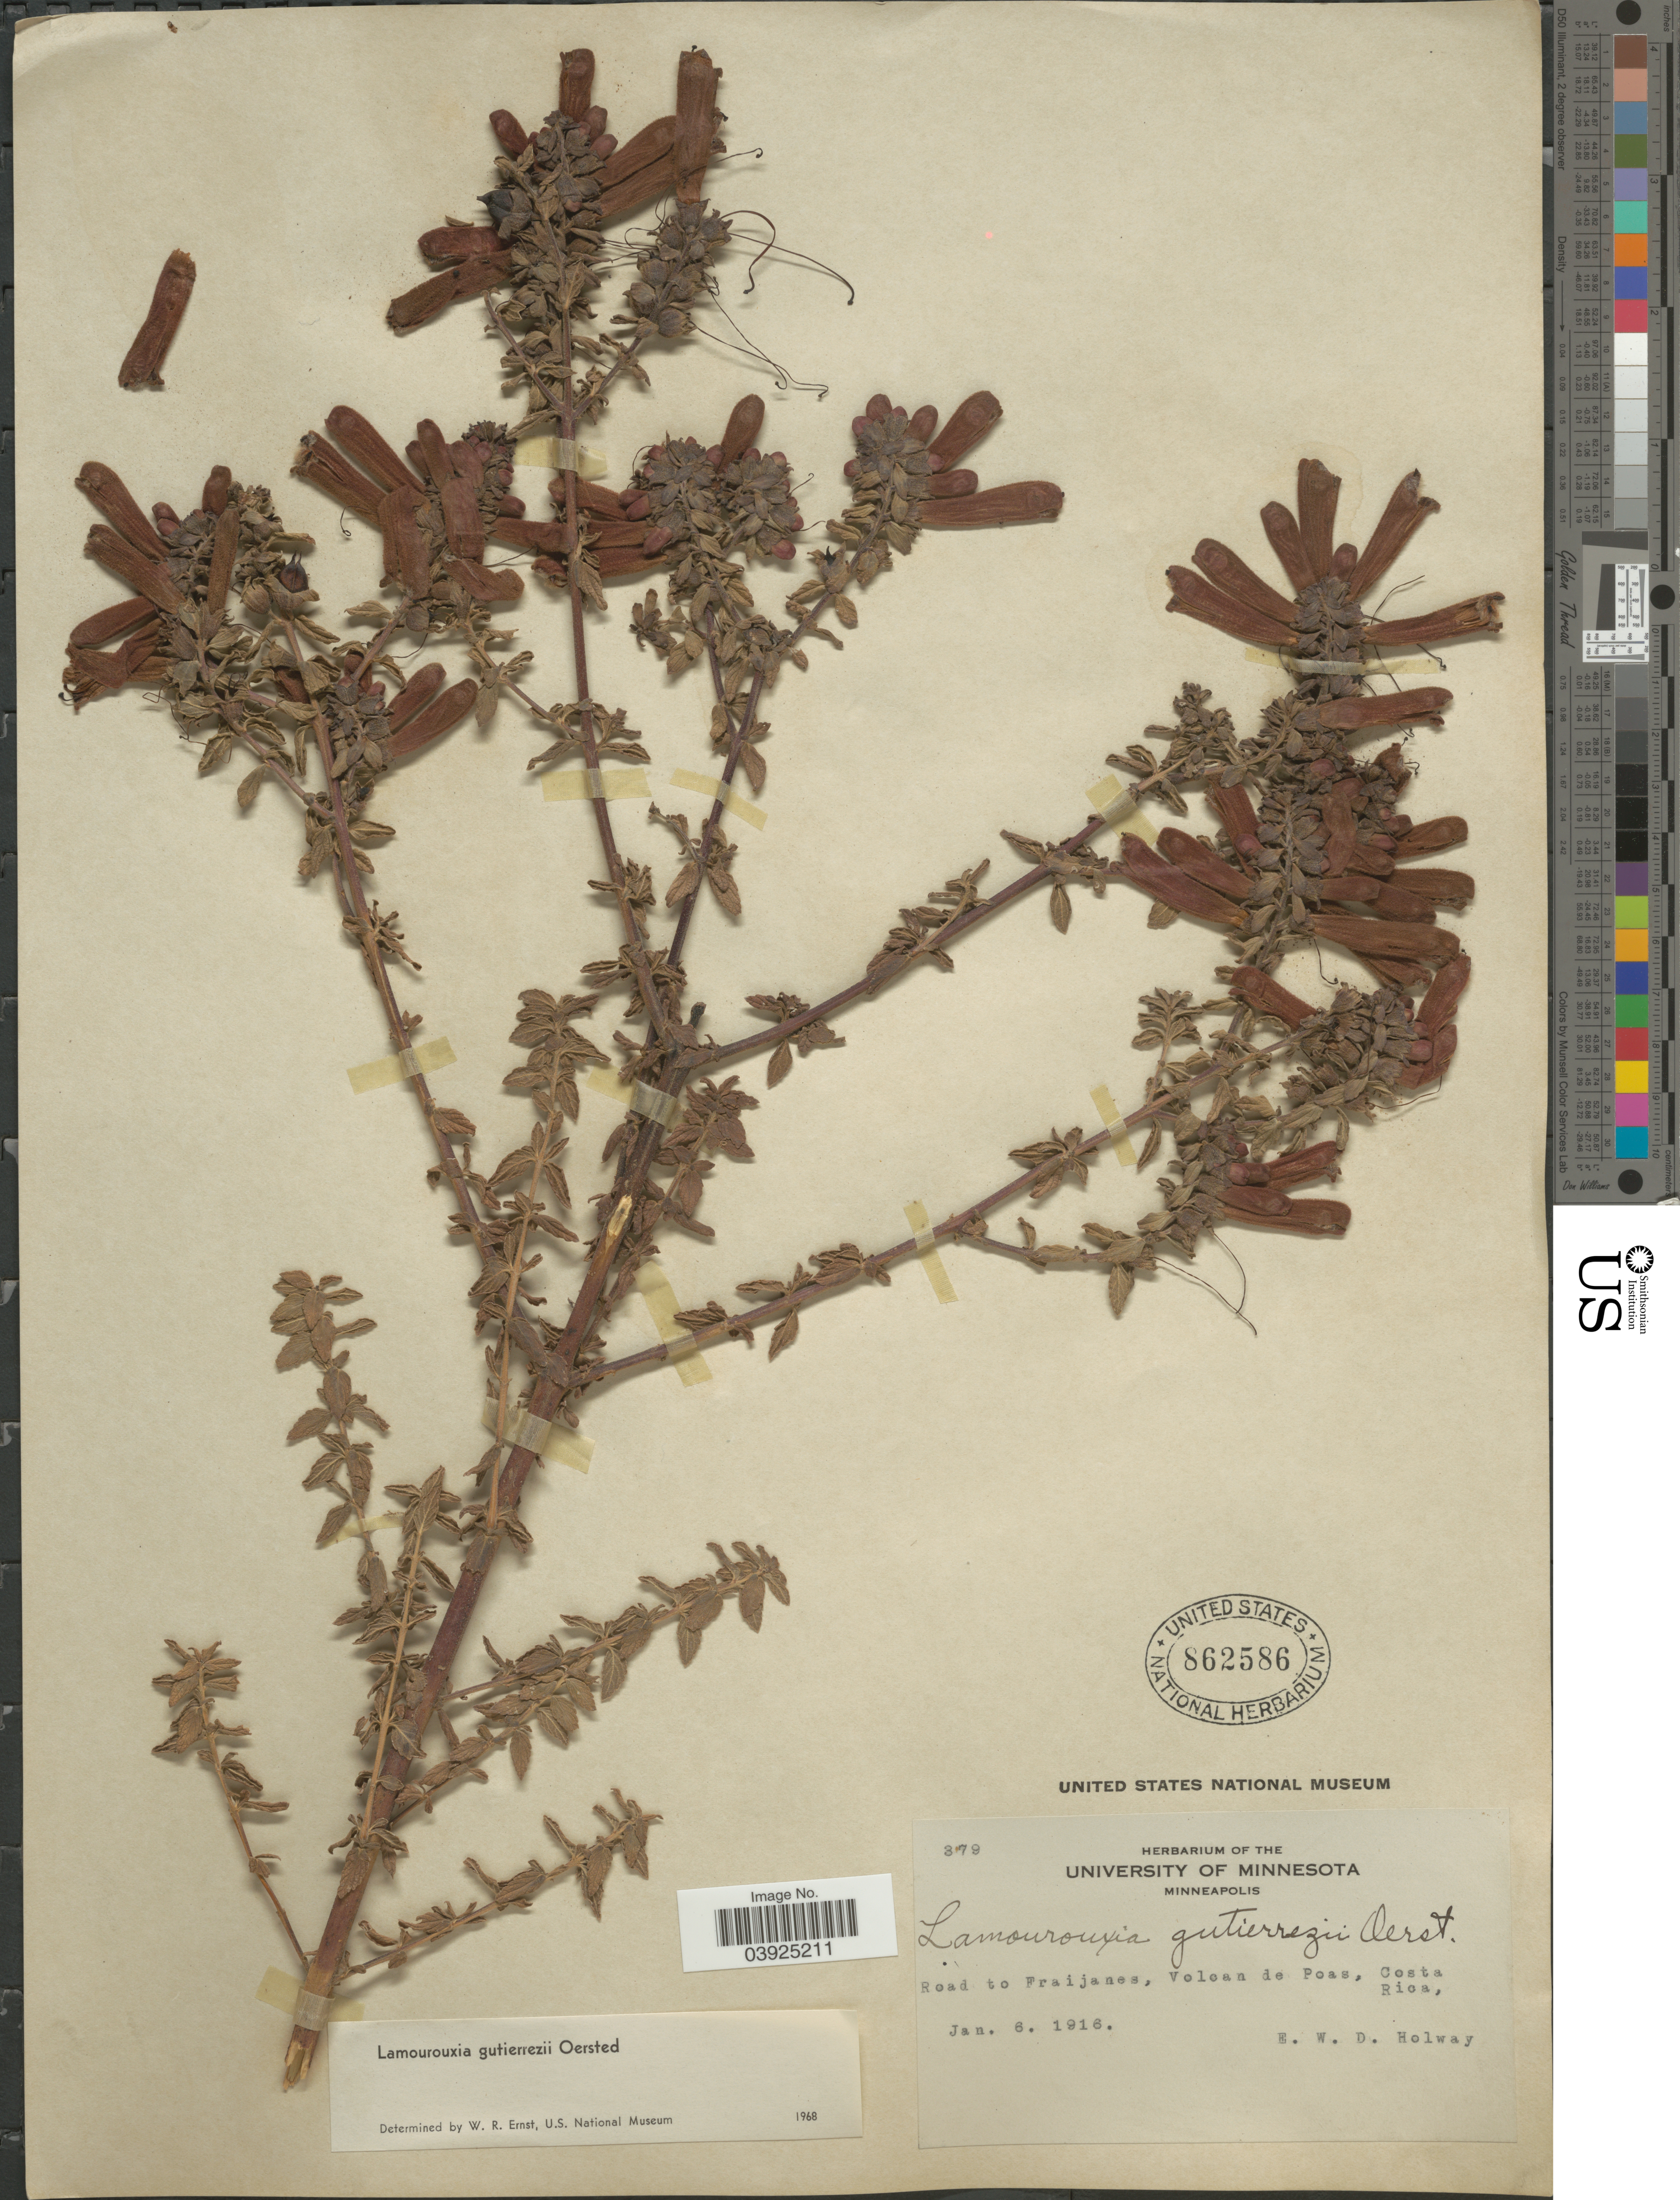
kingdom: Plantae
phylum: Tracheophyta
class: Magnoliopsida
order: Lamiales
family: Orobanchaceae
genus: Lamourouxia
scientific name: Lamourouxia gutierrezii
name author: Oerst.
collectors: E. W. D. Holway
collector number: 379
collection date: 1916-01-06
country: Costa Rica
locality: Road to Fraijanes, Volcan de Poas.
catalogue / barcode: US 862586